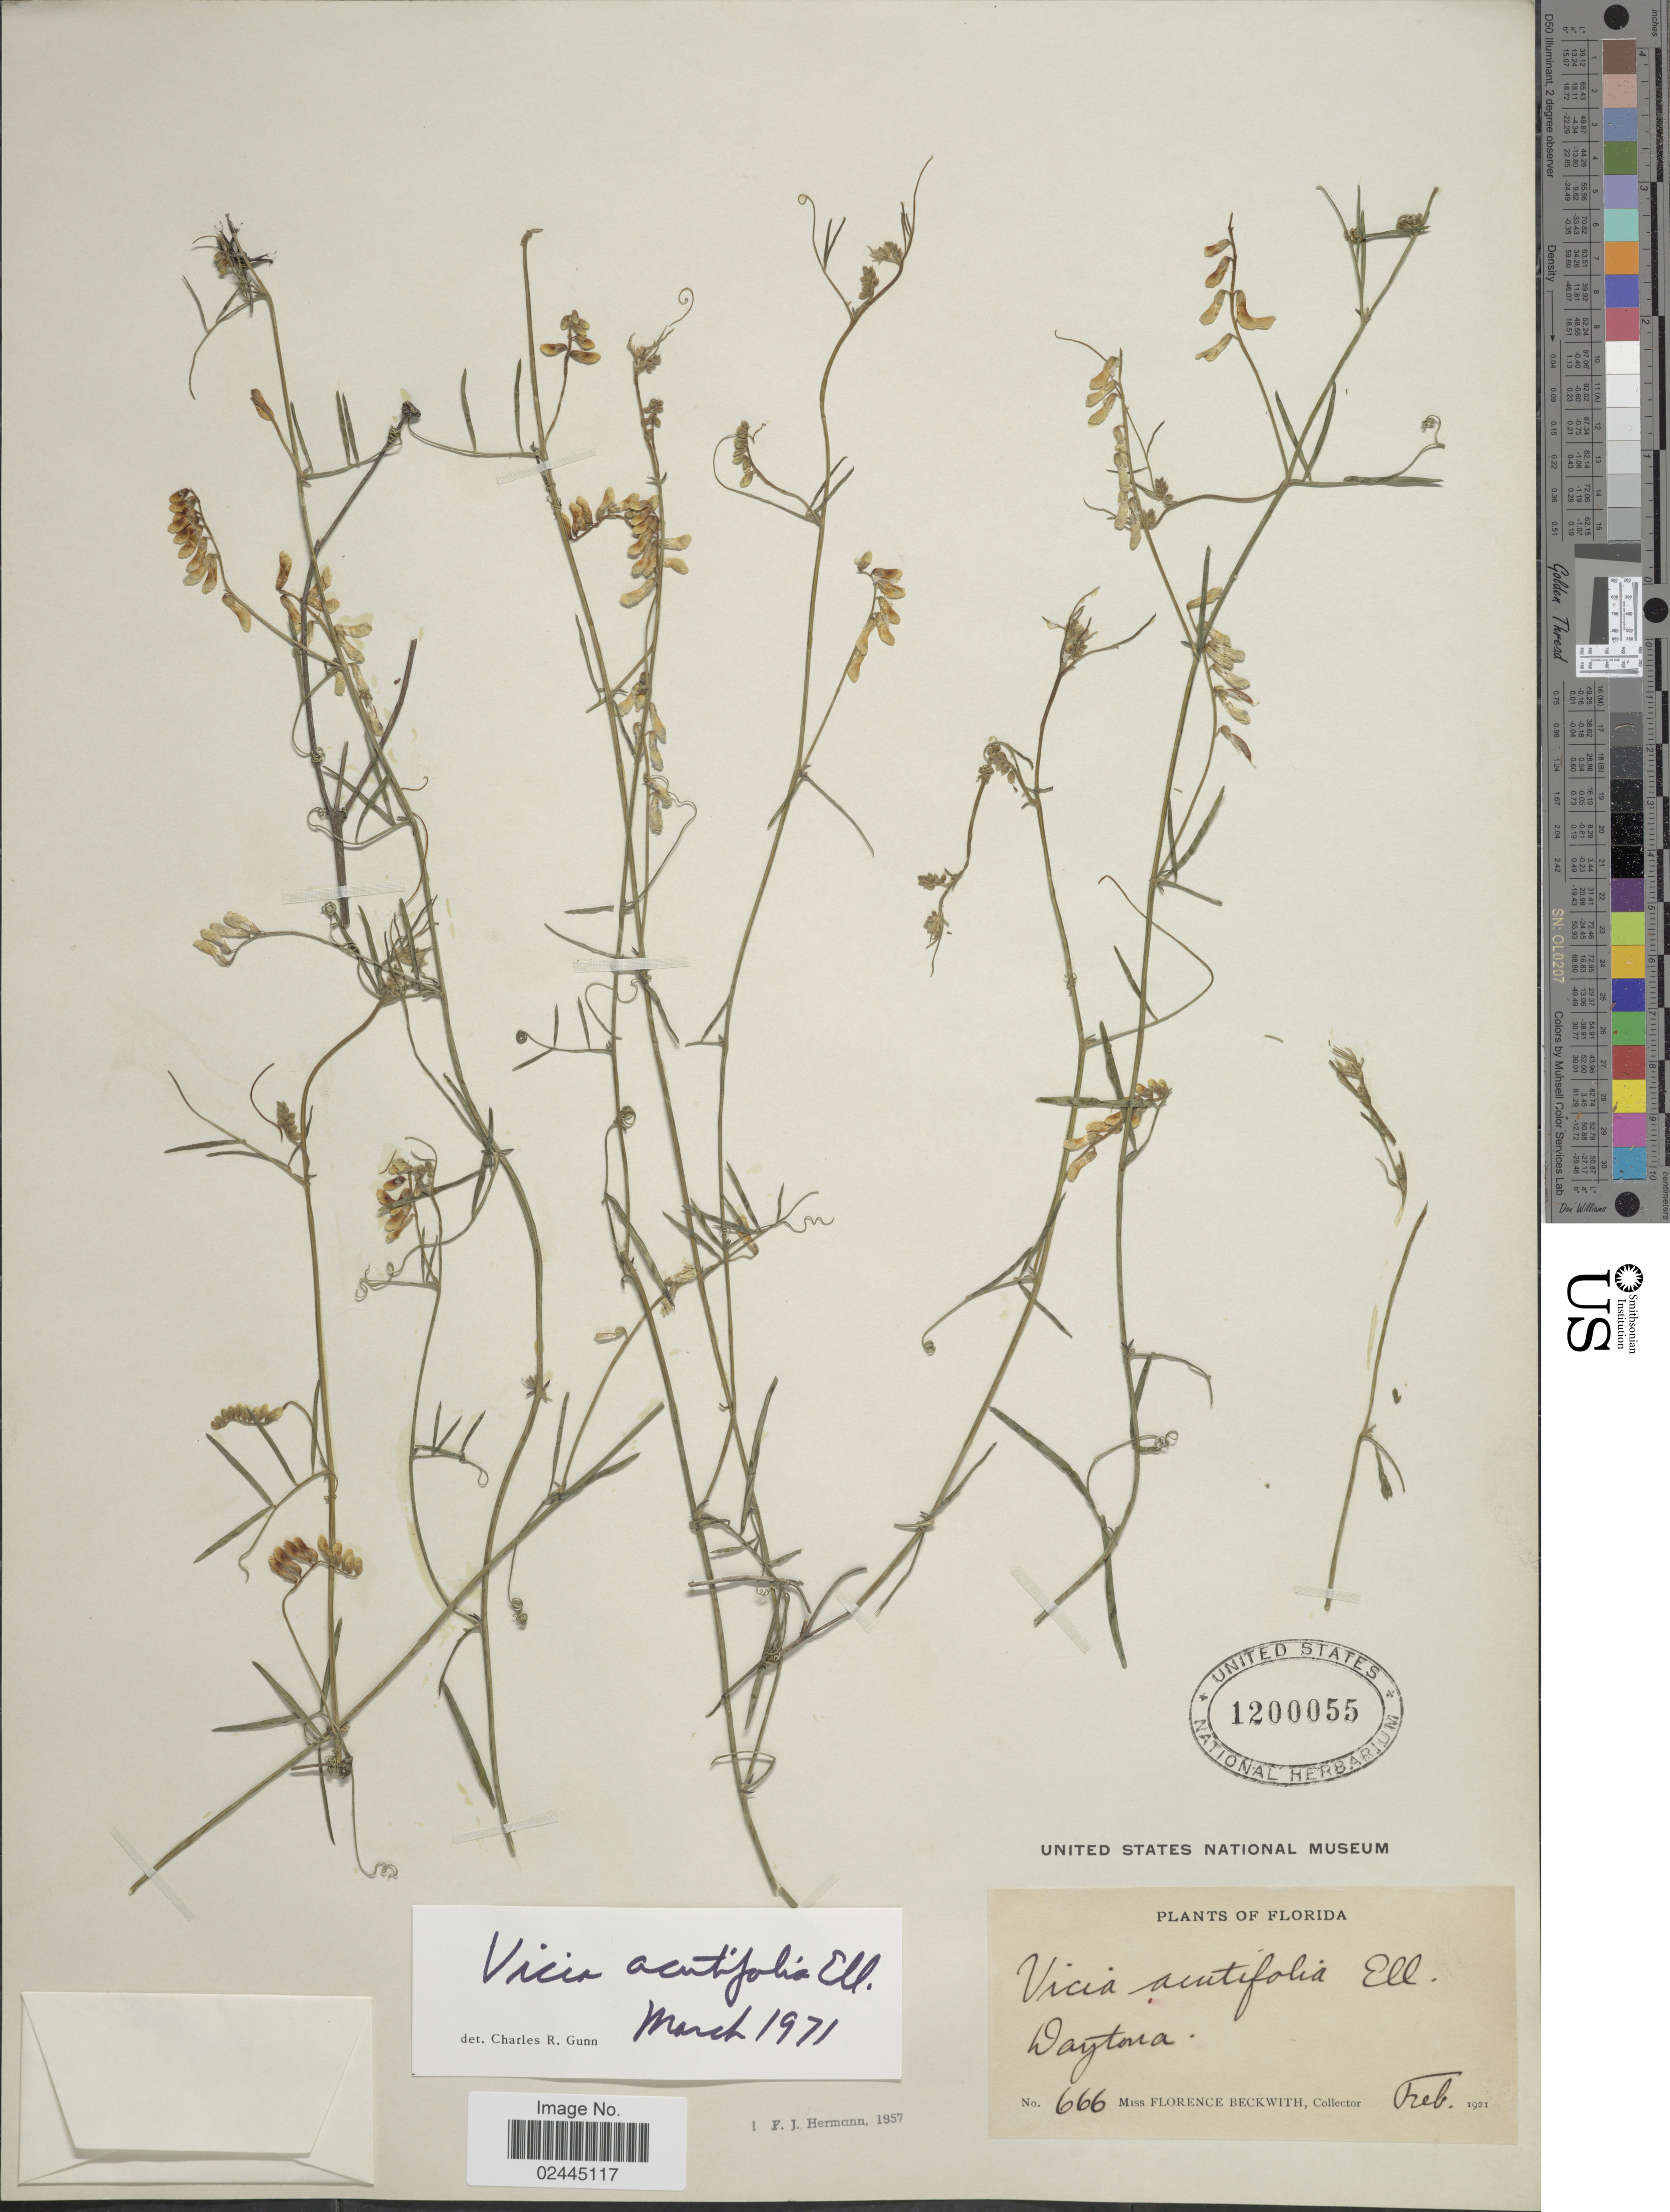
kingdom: Plantae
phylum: Tracheophyta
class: Magnoliopsida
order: Fabales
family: Fabaceae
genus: Vicia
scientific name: Vicia acutifolia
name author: Elliott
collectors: F. Beckwith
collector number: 666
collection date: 1921-02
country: United States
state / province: Florida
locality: Daytona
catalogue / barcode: US 1200055